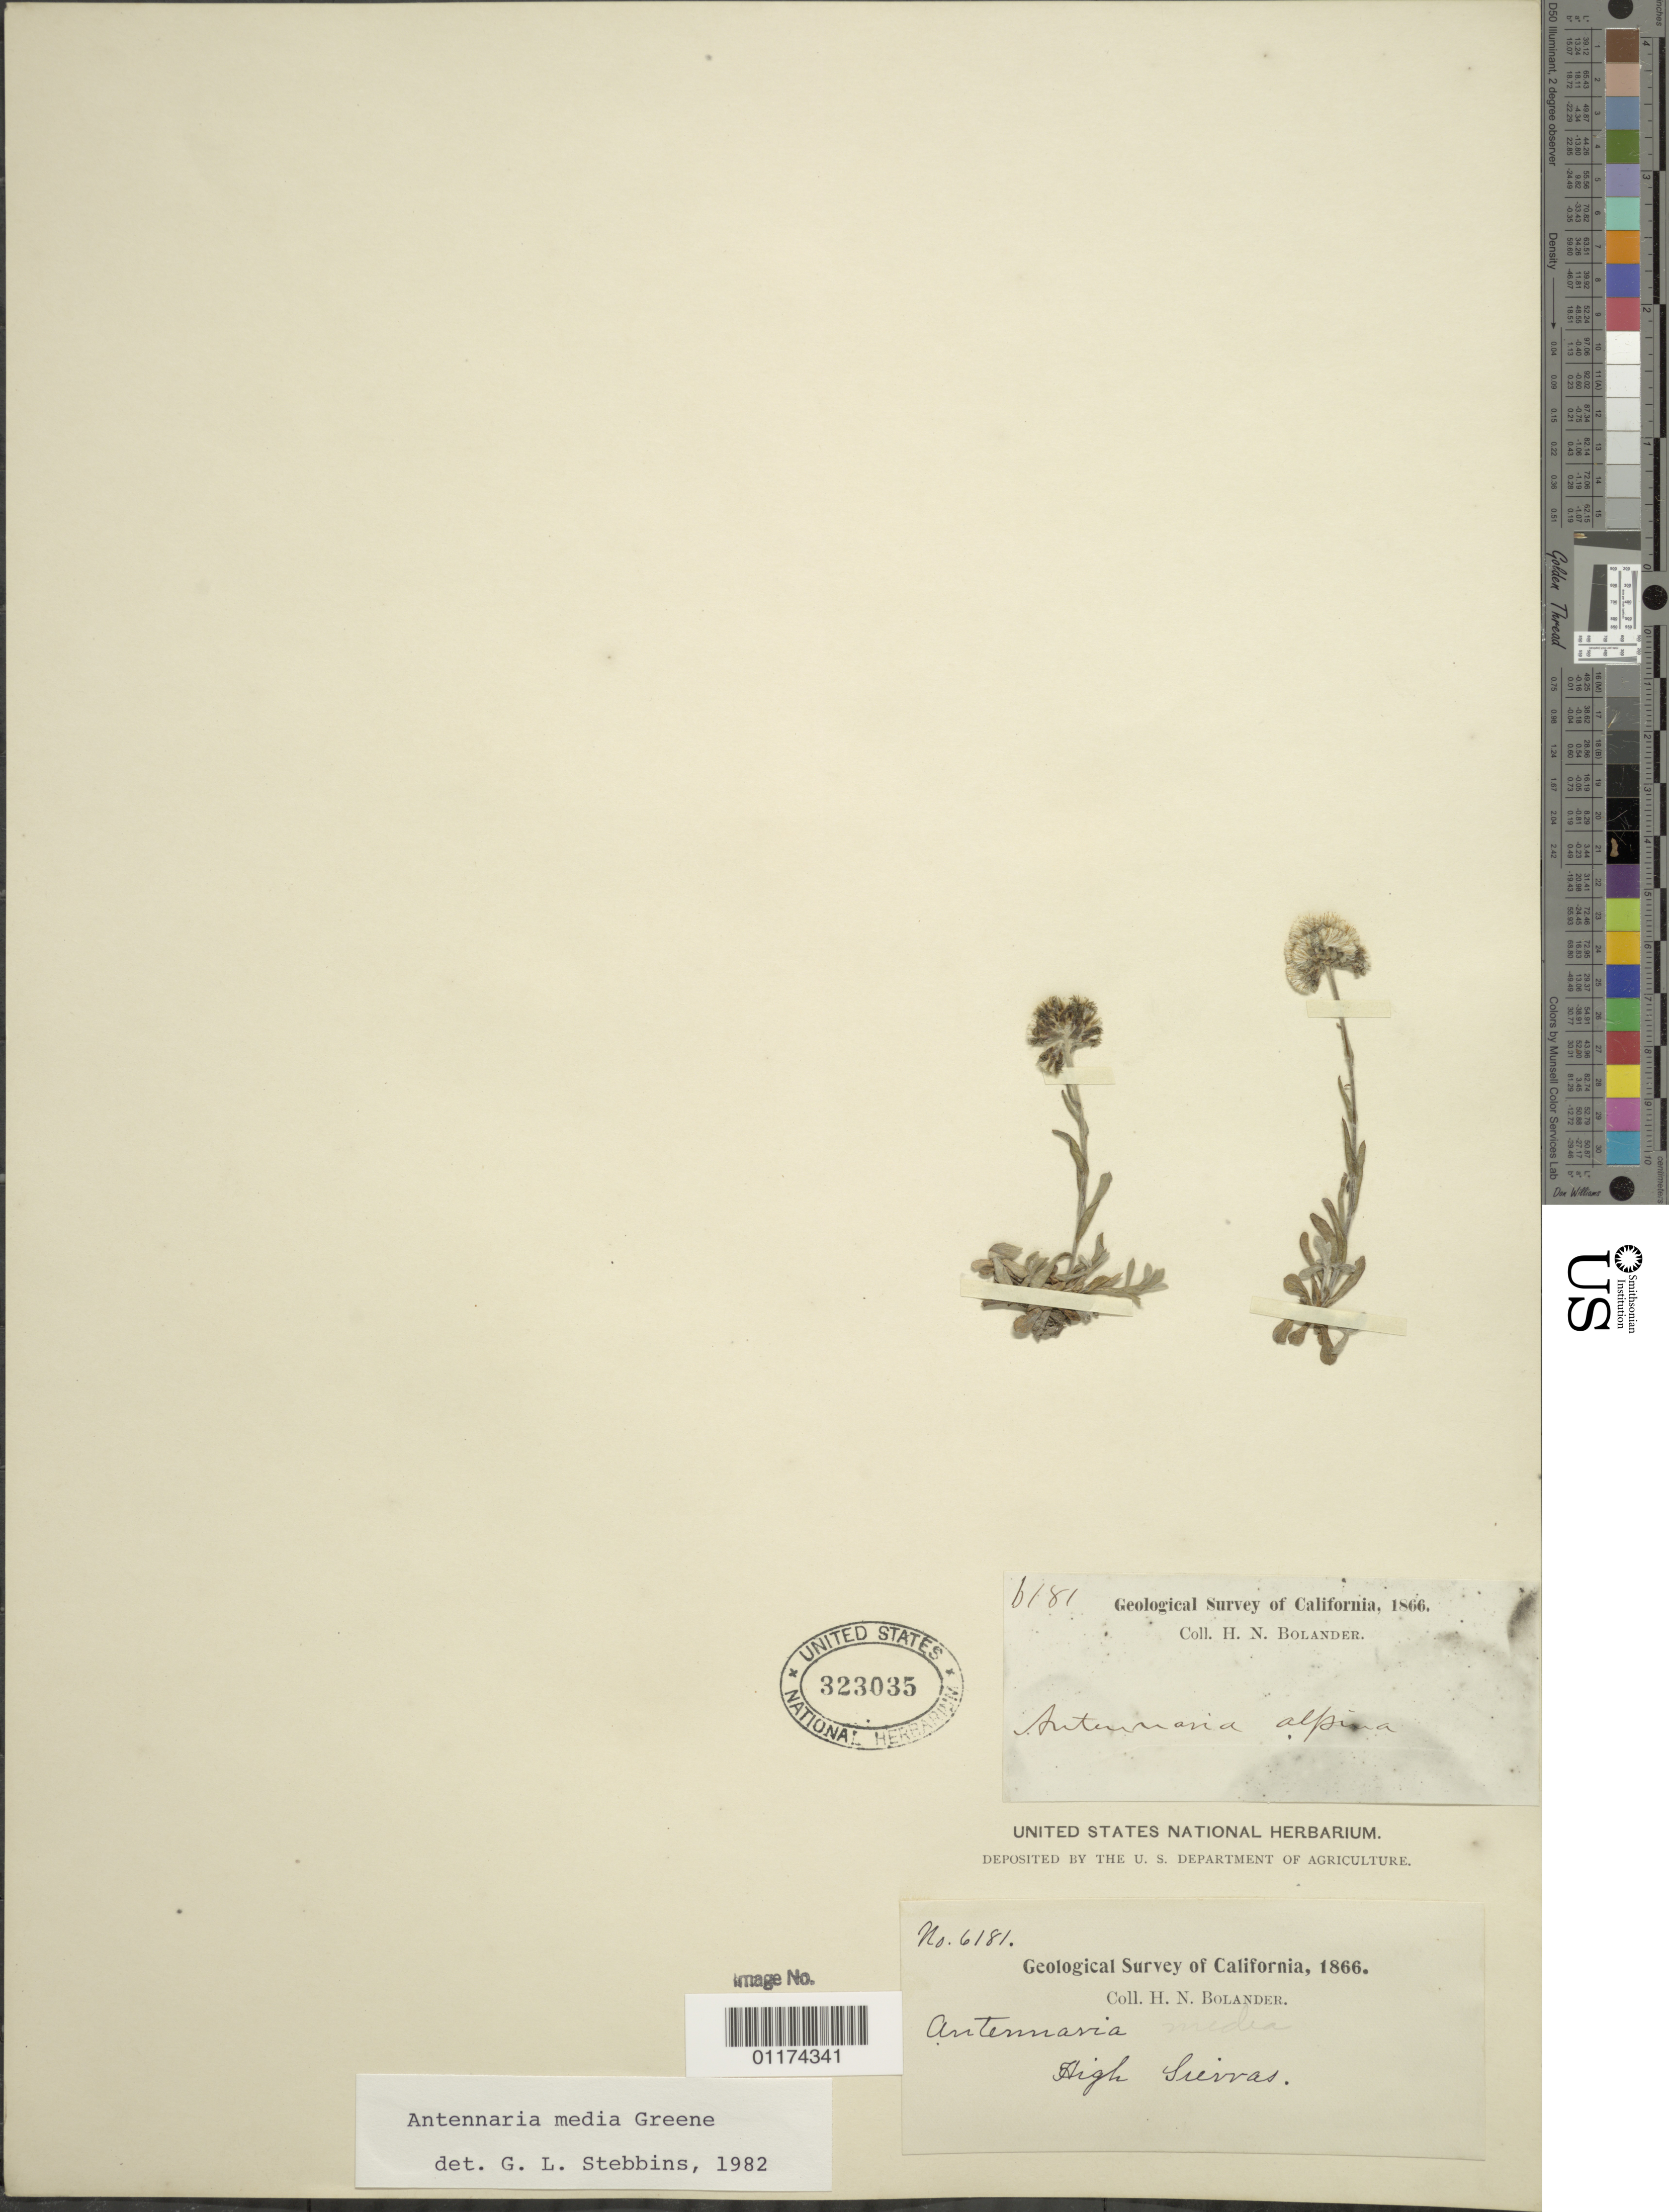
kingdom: Plantae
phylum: Tracheophyta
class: Magnoliopsida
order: Asterales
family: Asteraceae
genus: Antennaria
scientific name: Antennaria media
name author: Greene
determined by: Stebbins, G. L.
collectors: H. Bolander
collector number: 6181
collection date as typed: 1866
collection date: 1866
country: United States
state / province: California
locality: High Sierras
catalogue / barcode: US 323035